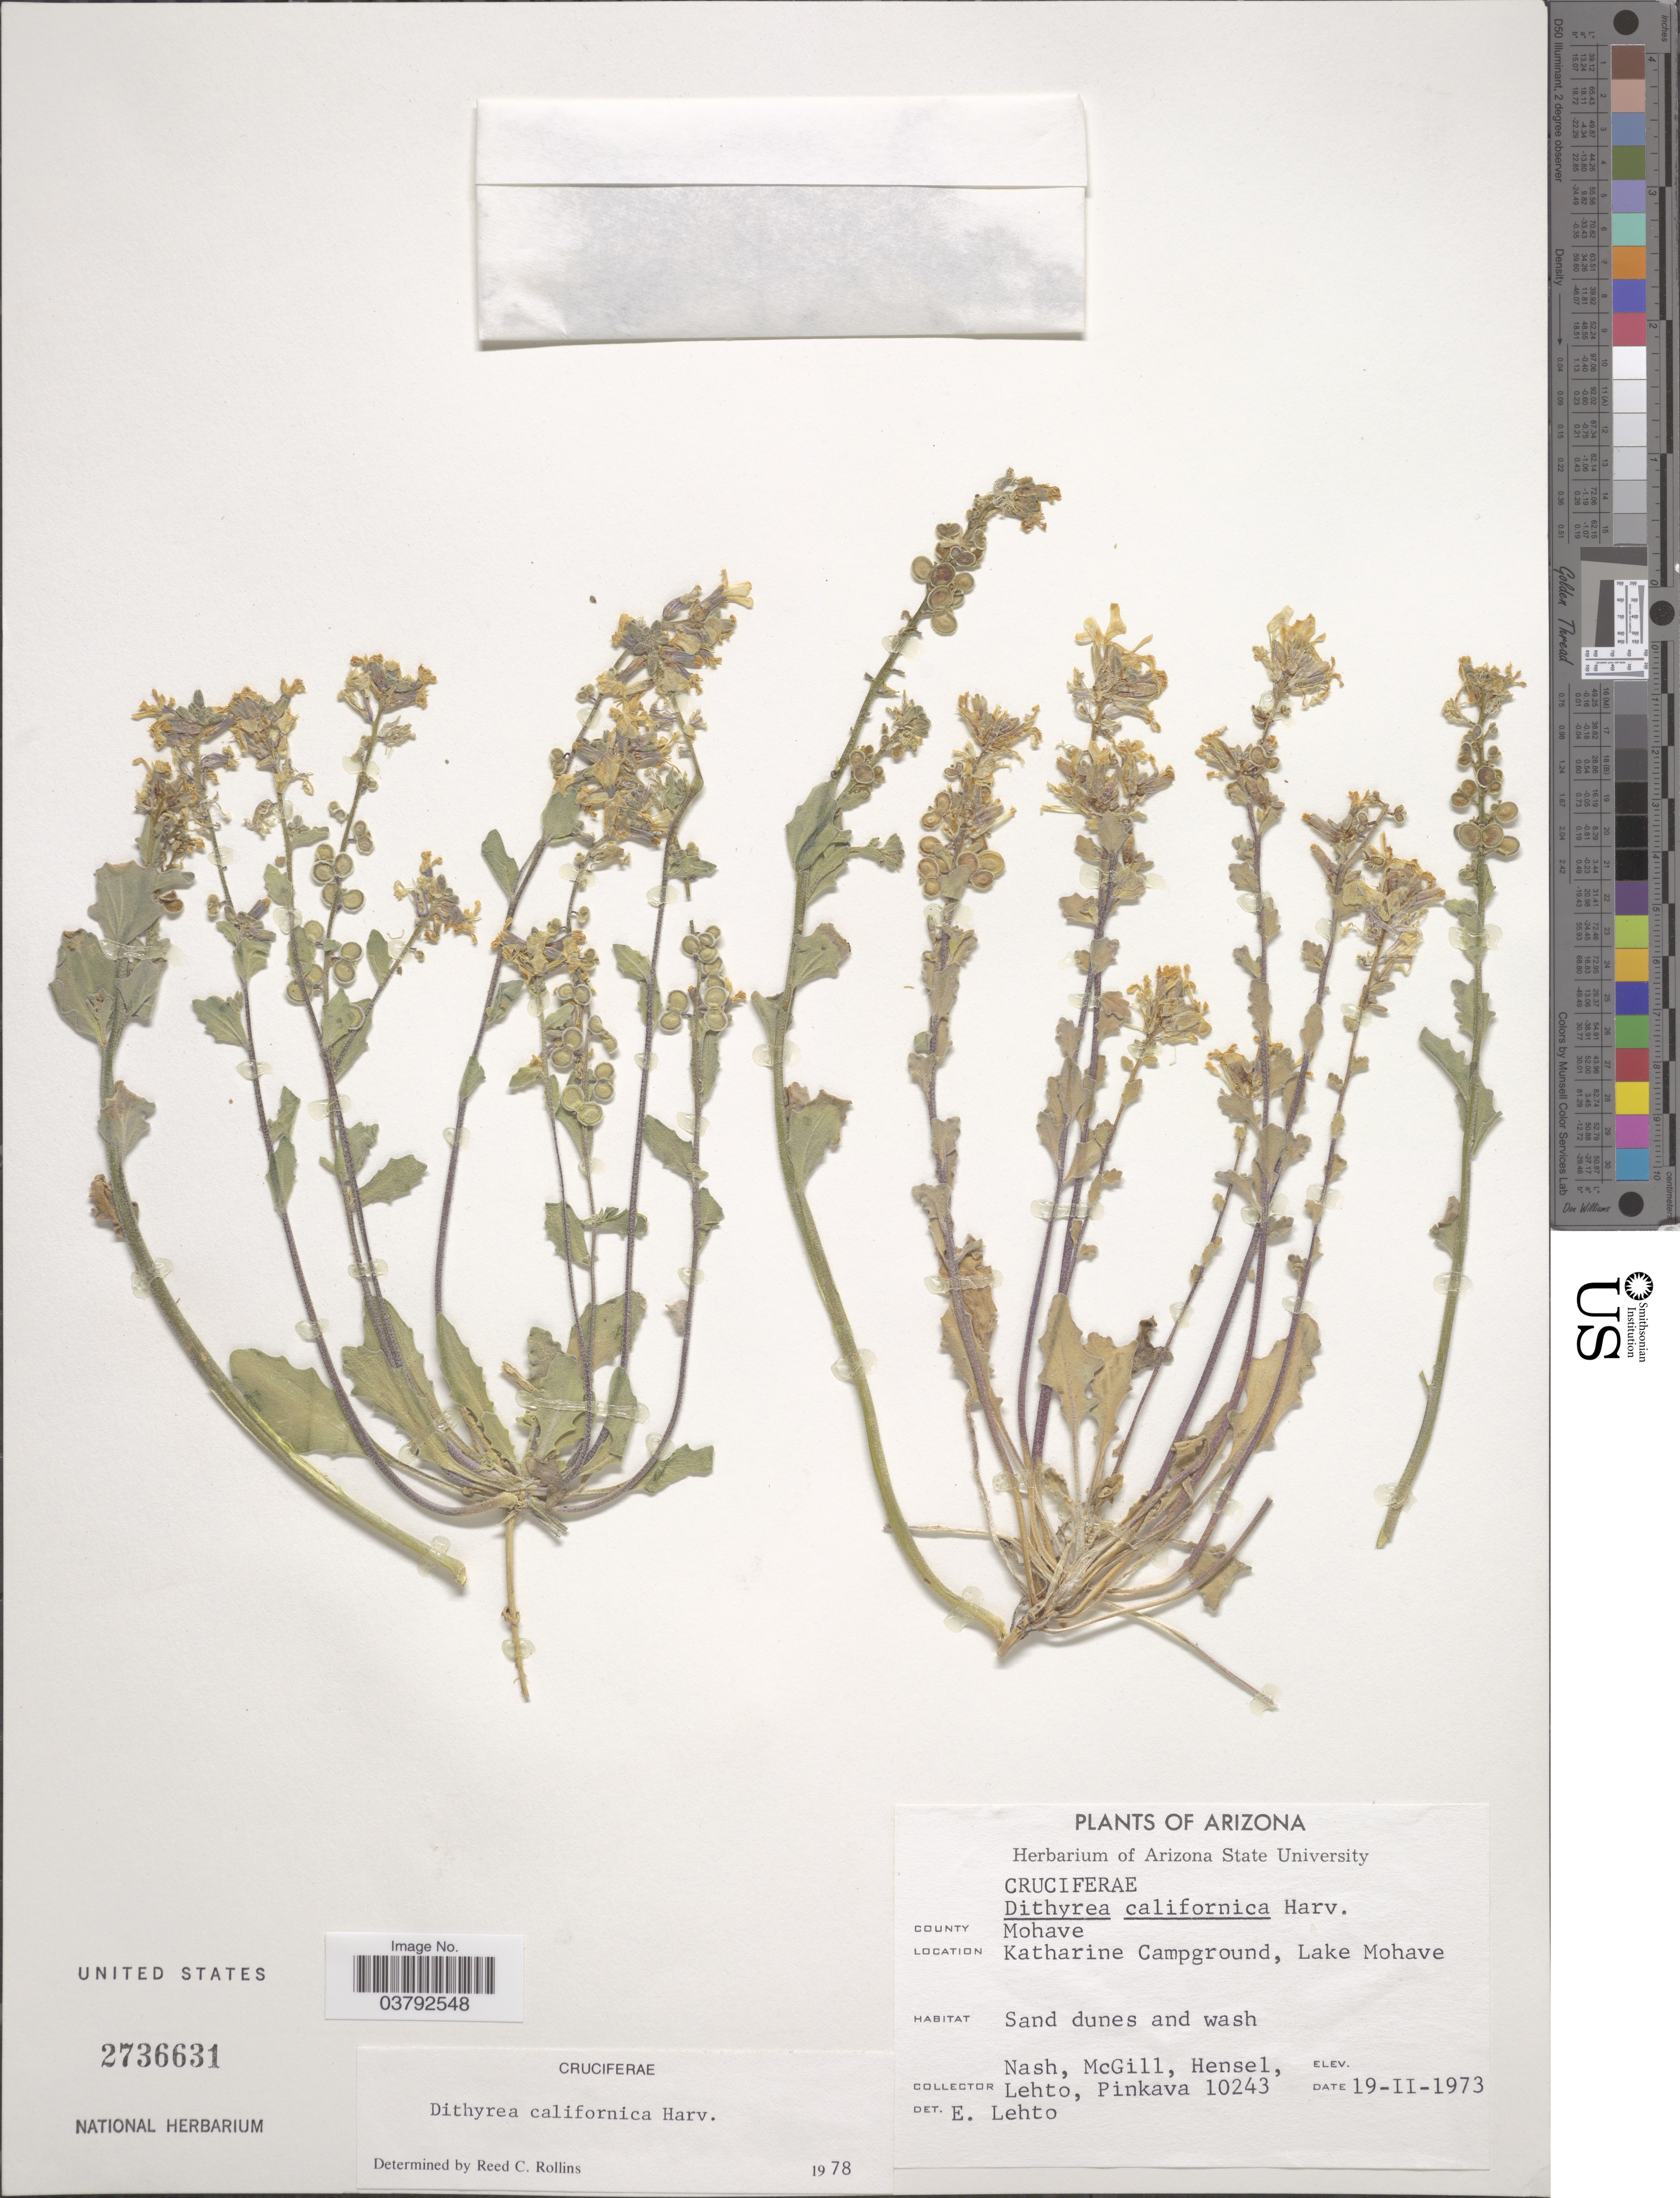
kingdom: Plantae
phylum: Tracheophyta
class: Magnoliopsida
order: Brassicales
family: Brassicaceae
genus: Dithyrea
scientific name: Dithyrea californica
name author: Harv.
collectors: -- Nash, -. McGill, -. Hensel, -. Lehto & -. Pinkava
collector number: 10243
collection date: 1973-02-19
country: United States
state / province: Arizona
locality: County Mohave. Katharine Campground, Lake Mohave.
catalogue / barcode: US 2736631